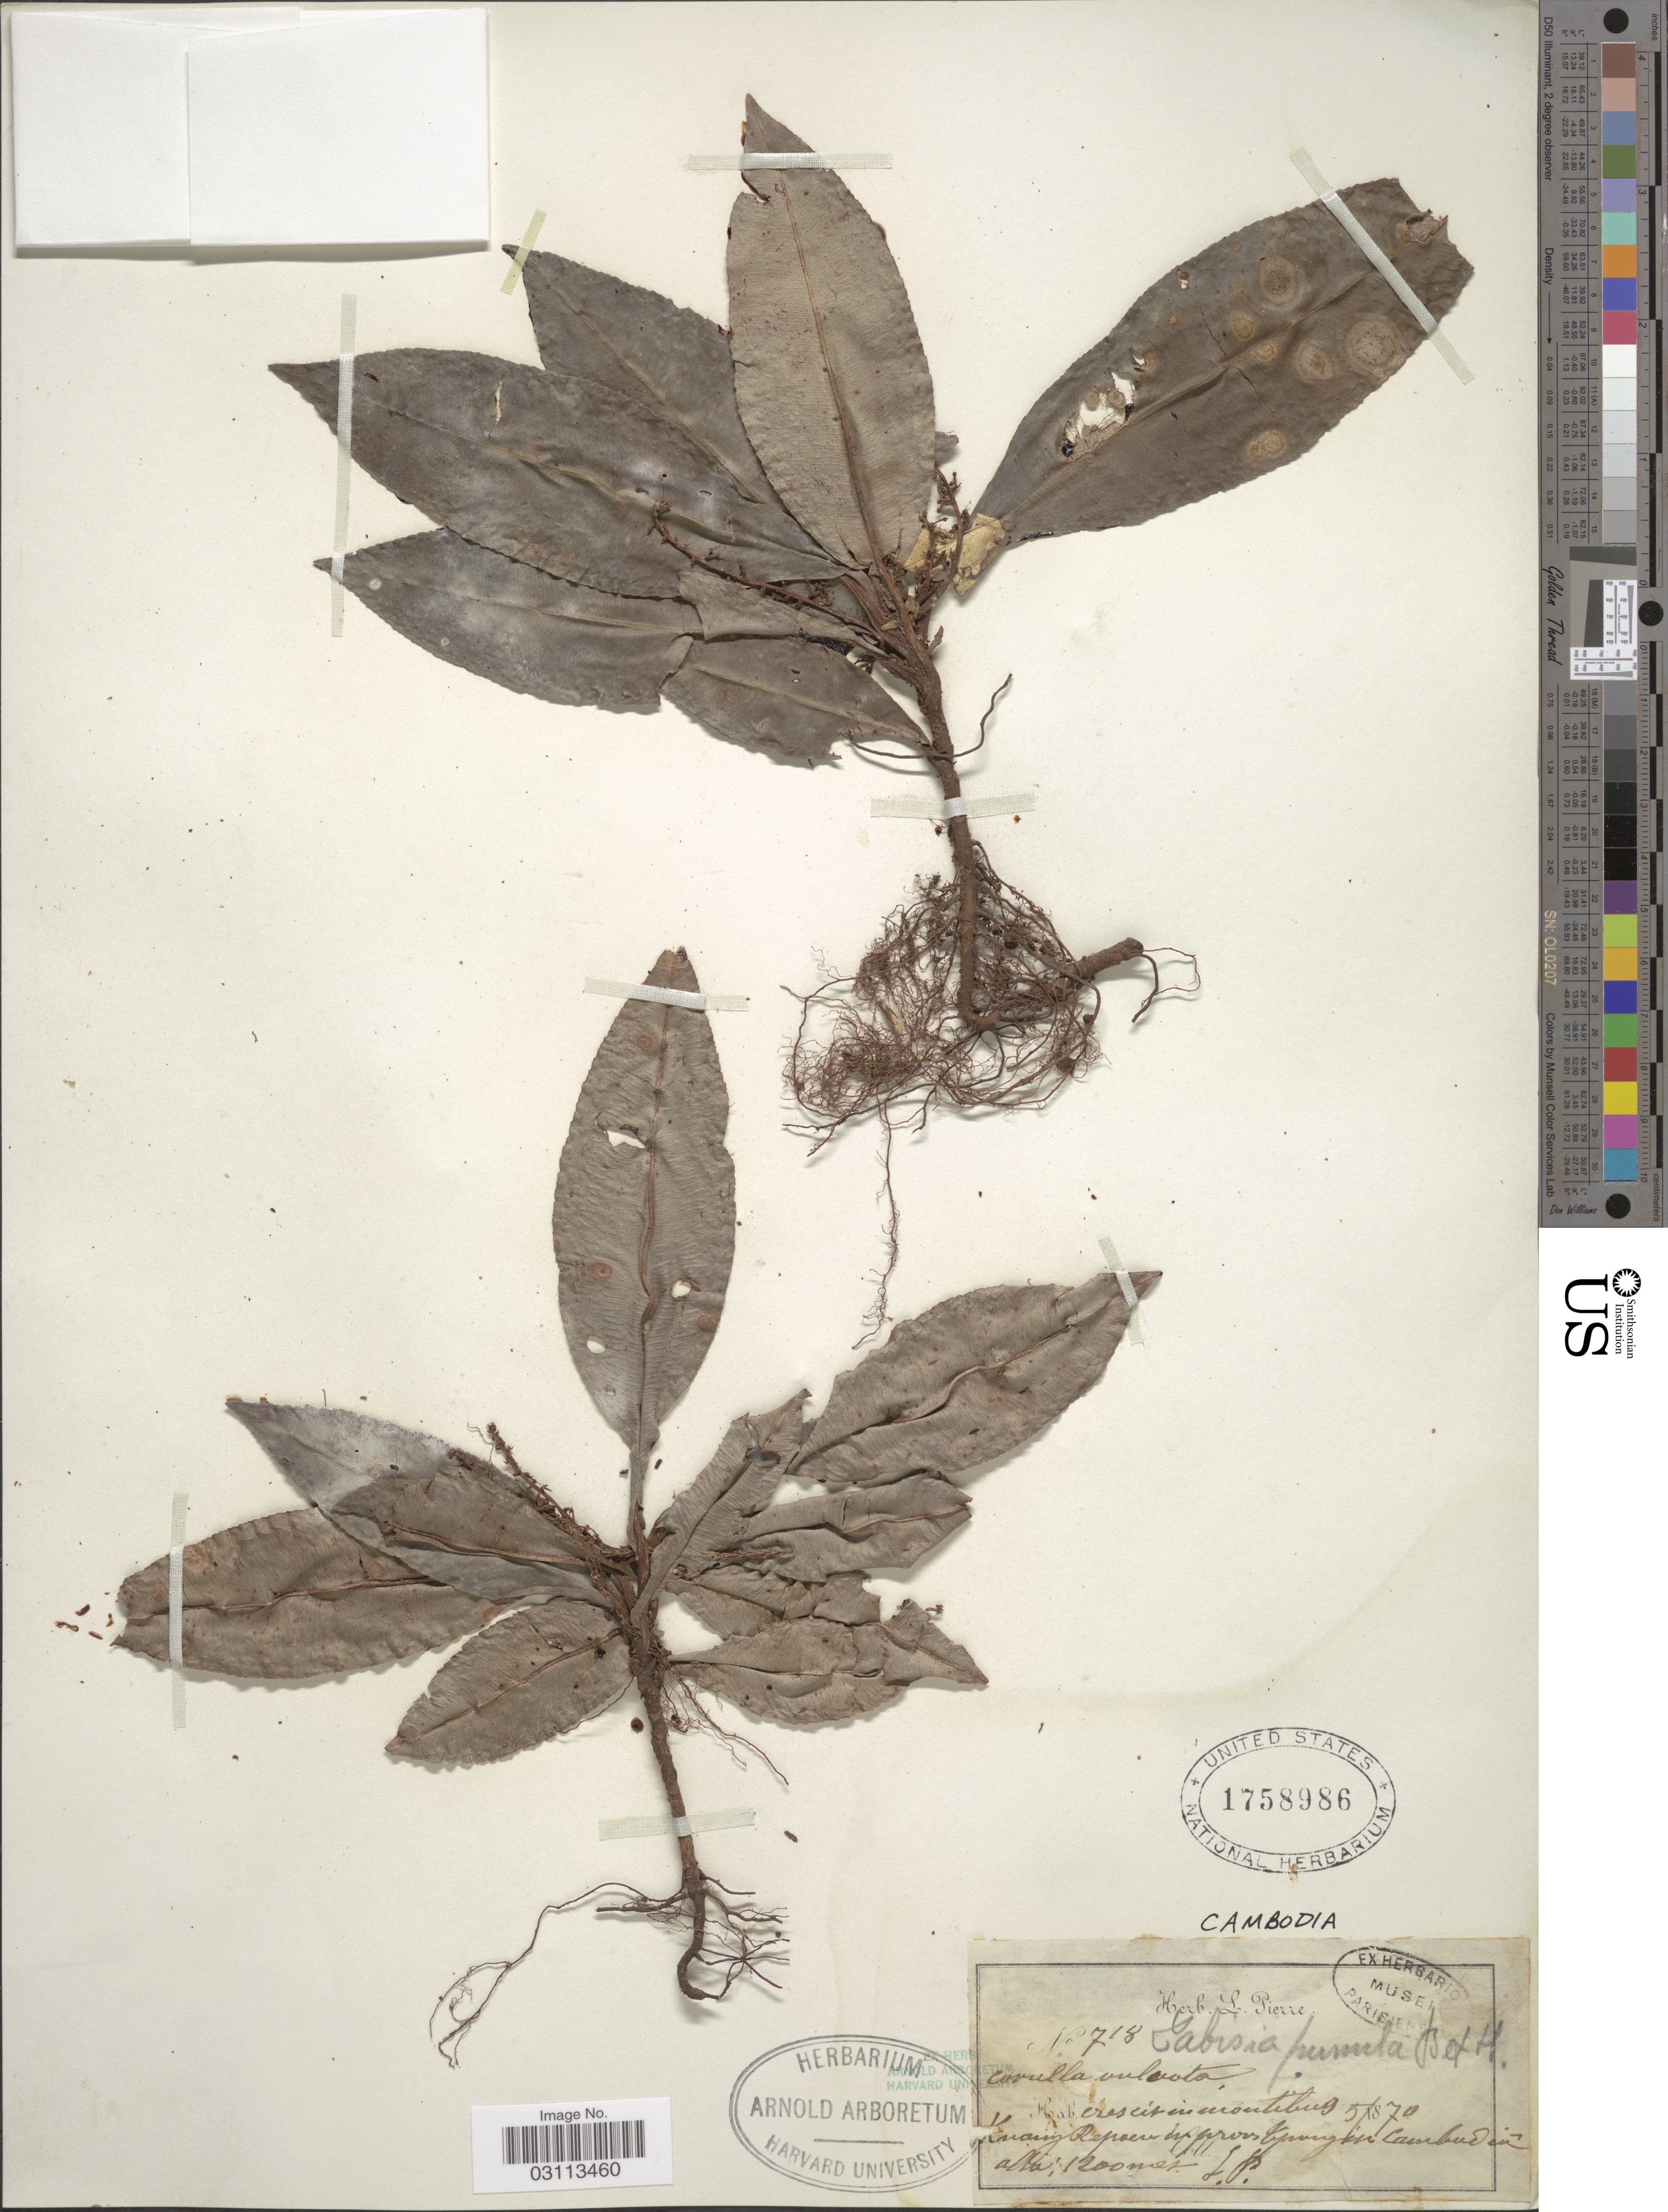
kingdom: Plantae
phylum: Tracheophyta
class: Magnoliopsida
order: Ericales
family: Primulaceae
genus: Labisia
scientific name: Labisia pumila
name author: (Blume) Fern.-Vill.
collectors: L. Pierre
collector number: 718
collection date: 1870-05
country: Cambodia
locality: Kuang Repoen in prov. Epong in Cambodia.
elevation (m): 1200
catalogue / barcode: US 1758986